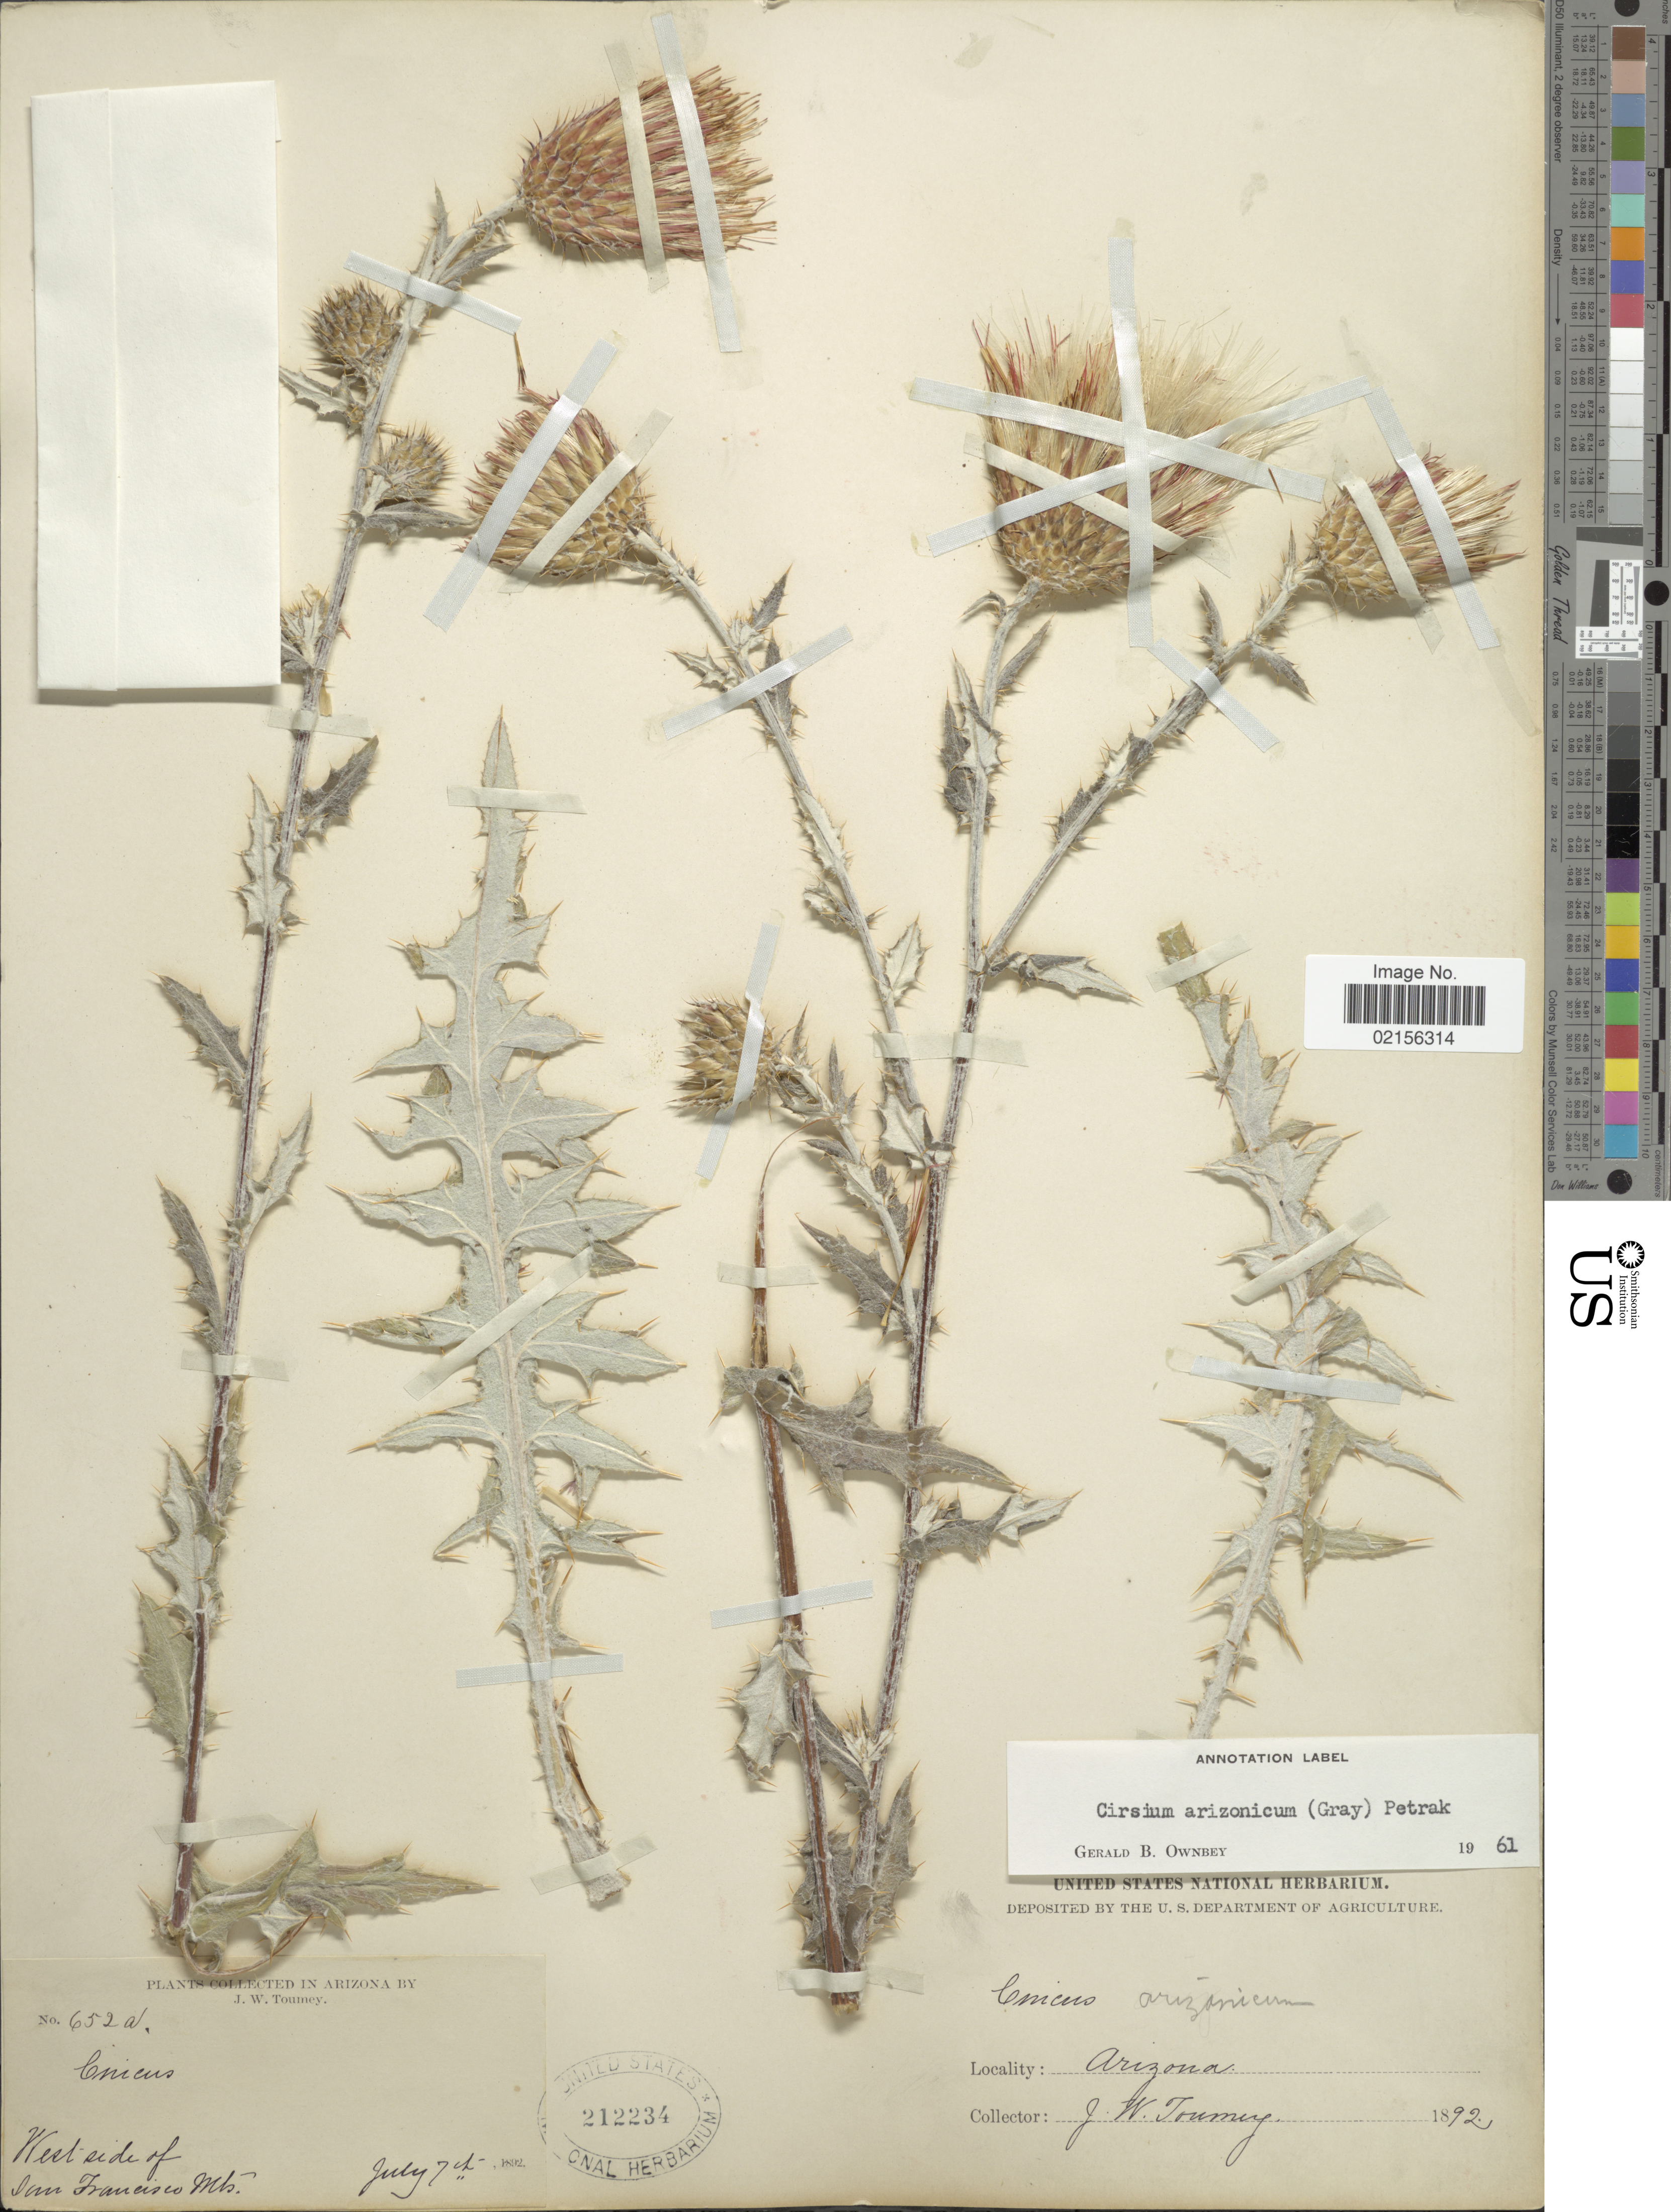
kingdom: Plantae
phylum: Tracheophyta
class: Magnoliopsida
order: Asterales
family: Asteraceae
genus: Cirsium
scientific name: Cirsium arizonicum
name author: (A. Gray) Petr.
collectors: J. Tourney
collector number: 652a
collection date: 1892-07-07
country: United States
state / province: Arizona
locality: West side of San Francisco Mts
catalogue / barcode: US 212234